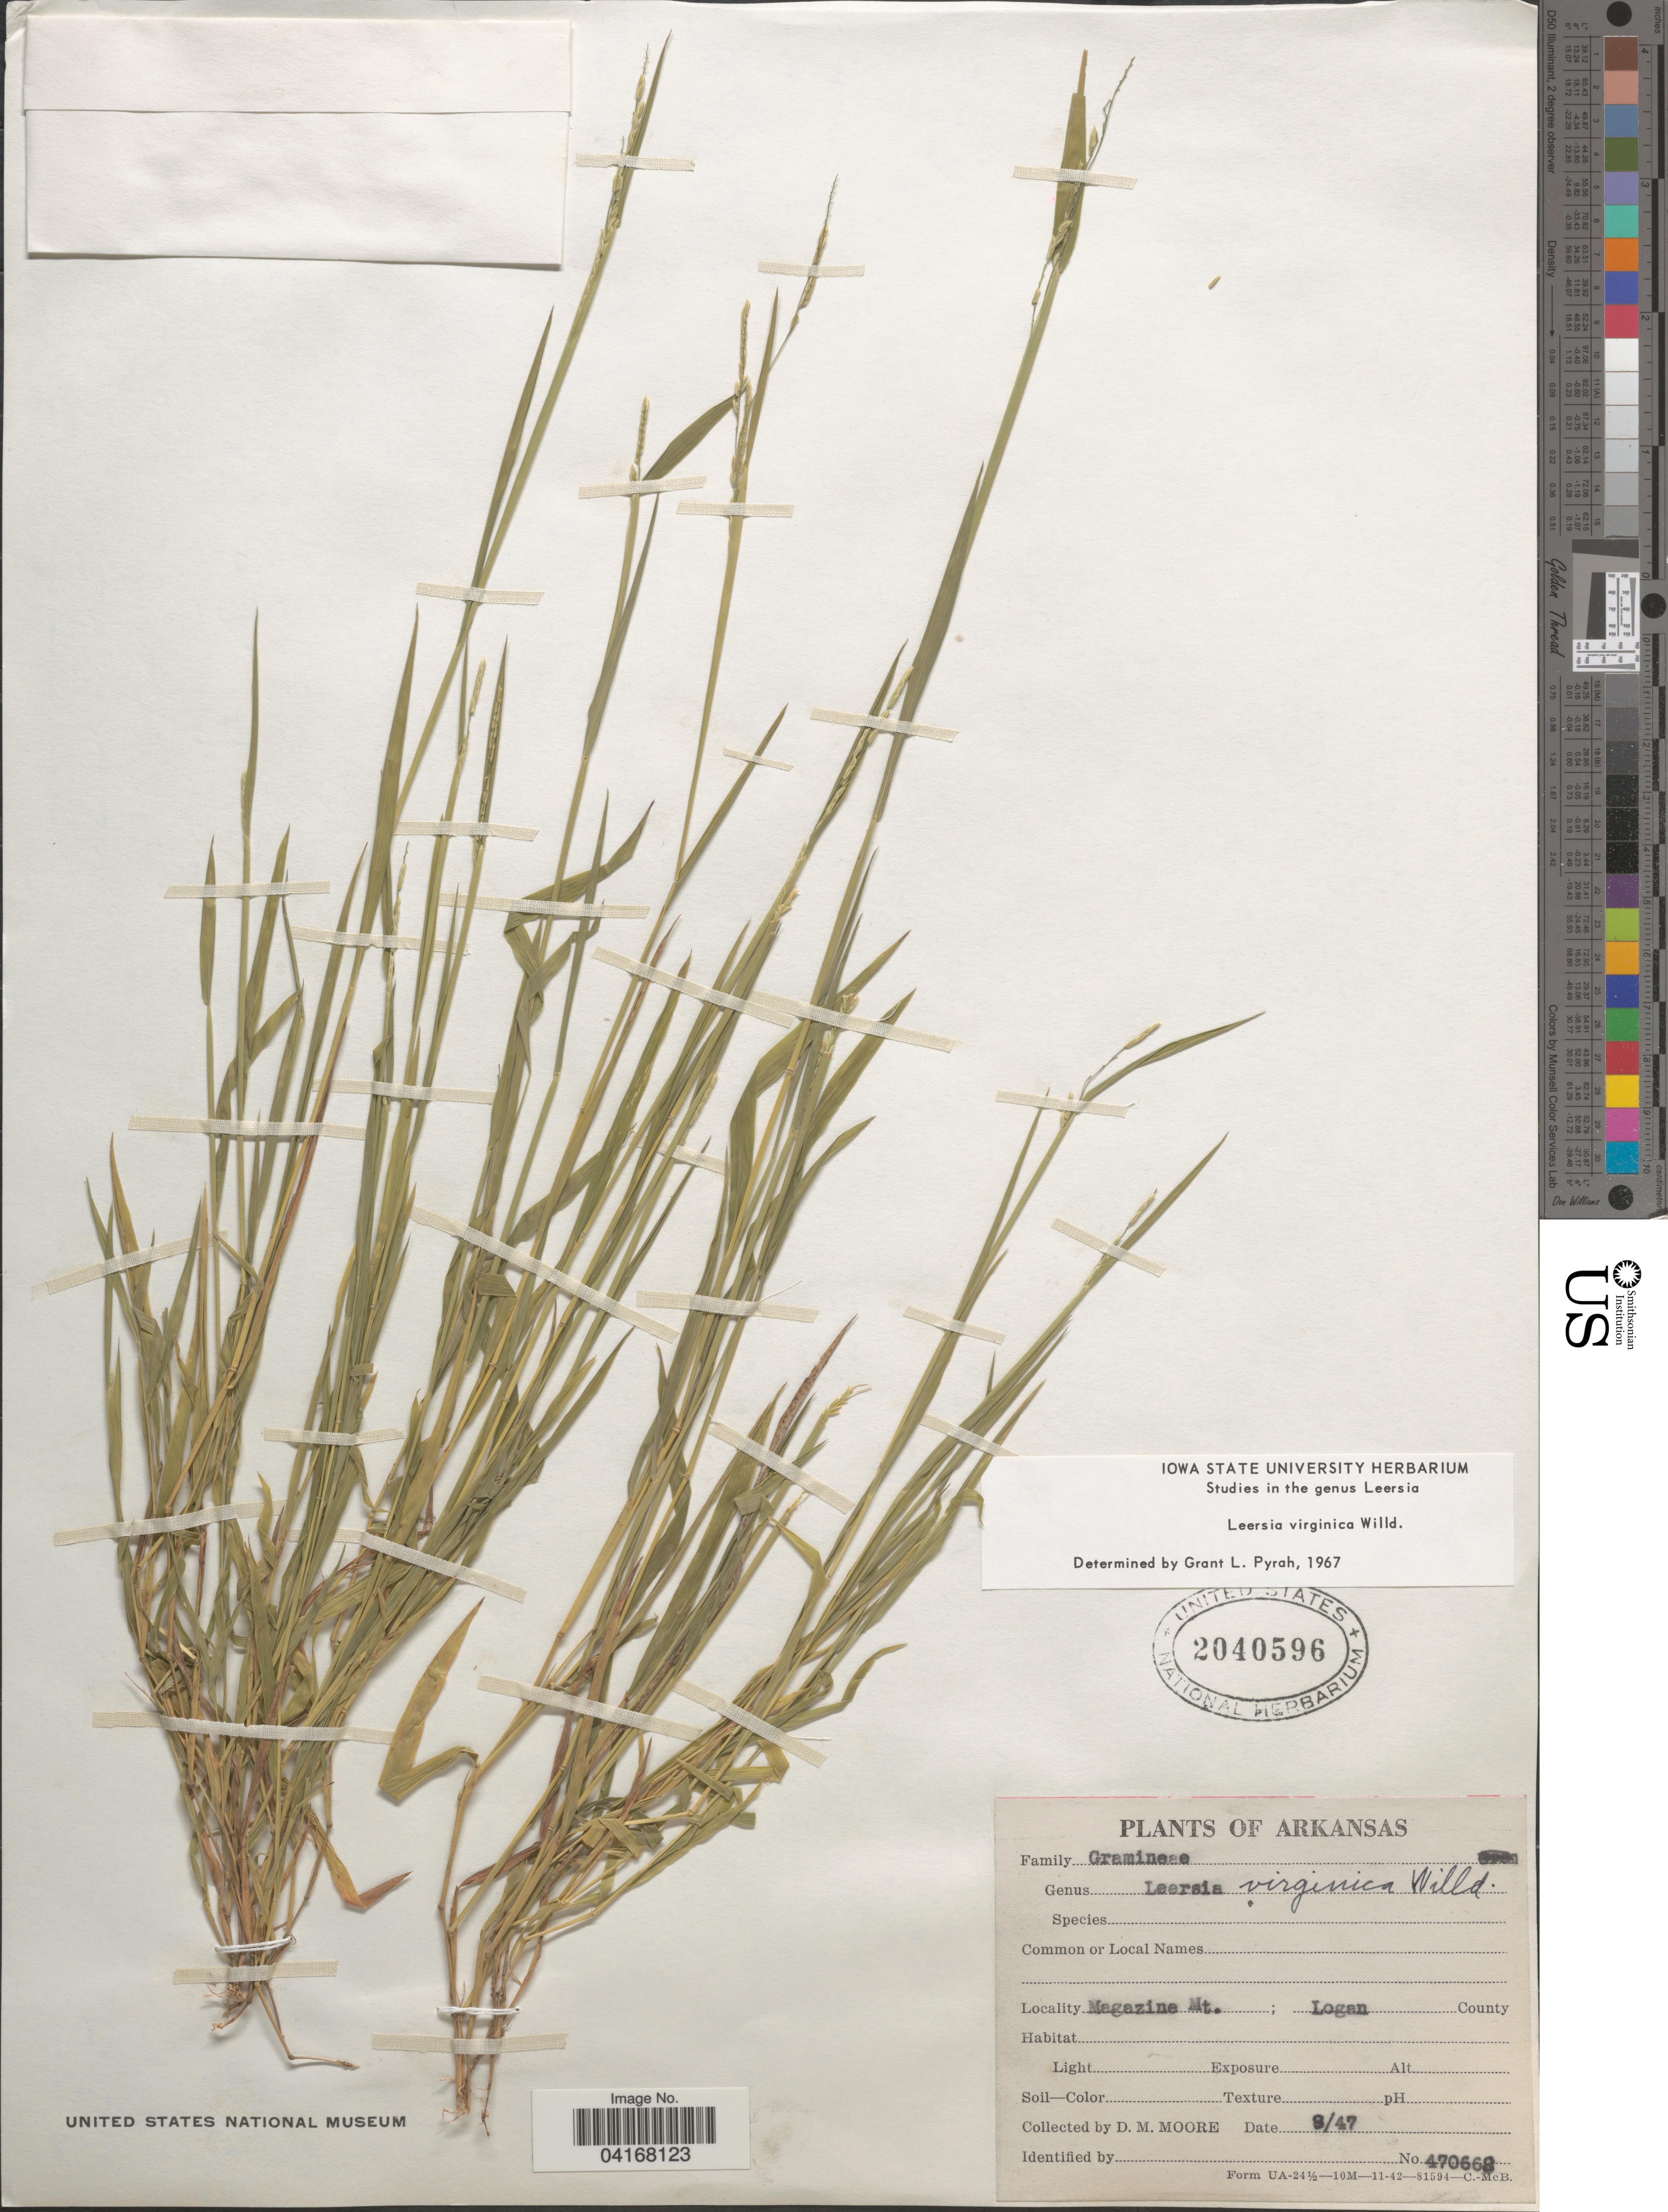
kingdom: Plantae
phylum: Tracheophyta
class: Liliopsida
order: Poales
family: Poaceae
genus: Leersia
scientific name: Leersia virginica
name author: Willd.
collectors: D. Moore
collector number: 470668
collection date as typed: Transcribed d/m/y: /9/47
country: United States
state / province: Arkansas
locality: Magazine Mt.; Logan County.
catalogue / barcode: US 2040596